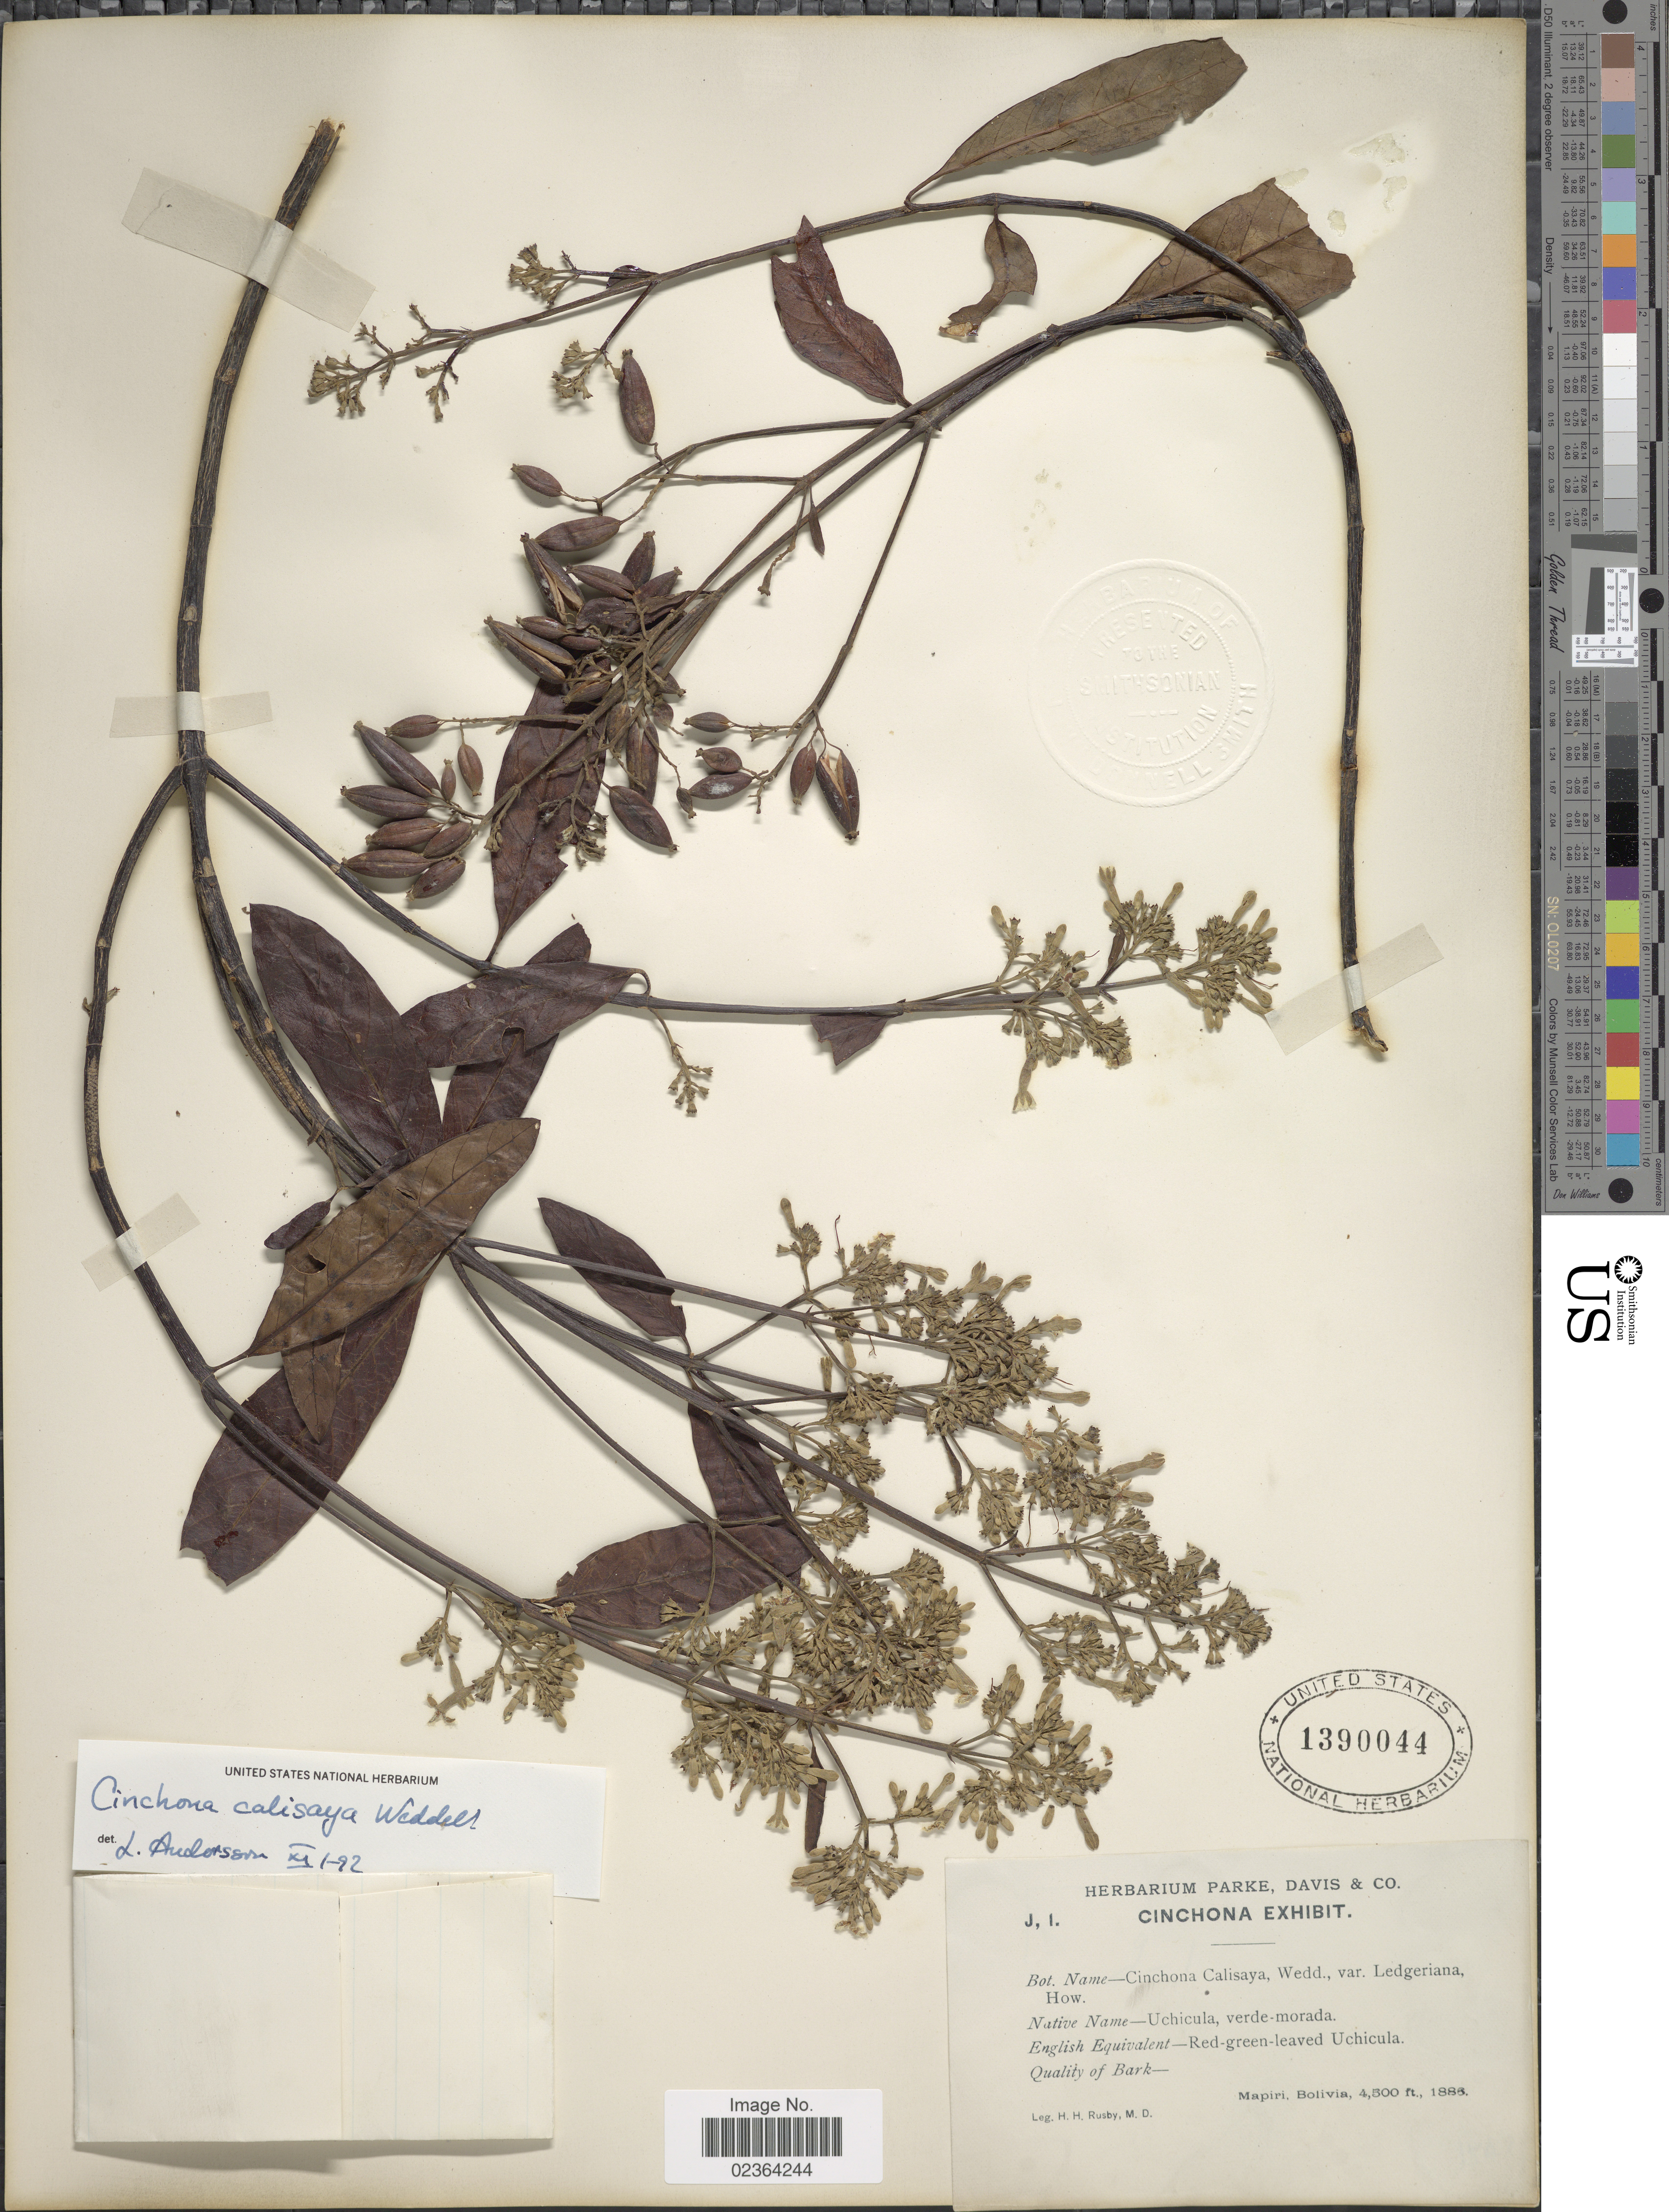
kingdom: Plantae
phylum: Tracheophyta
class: Magnoliopsida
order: Gentianales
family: Rubiaceae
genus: Cinchona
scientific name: Cinchona calisaya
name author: Wedd.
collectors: H. H. Rusby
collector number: J, 1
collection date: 1886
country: Bolivia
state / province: La Páz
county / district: Larecaja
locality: Mapiri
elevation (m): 1372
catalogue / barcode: US 1390044